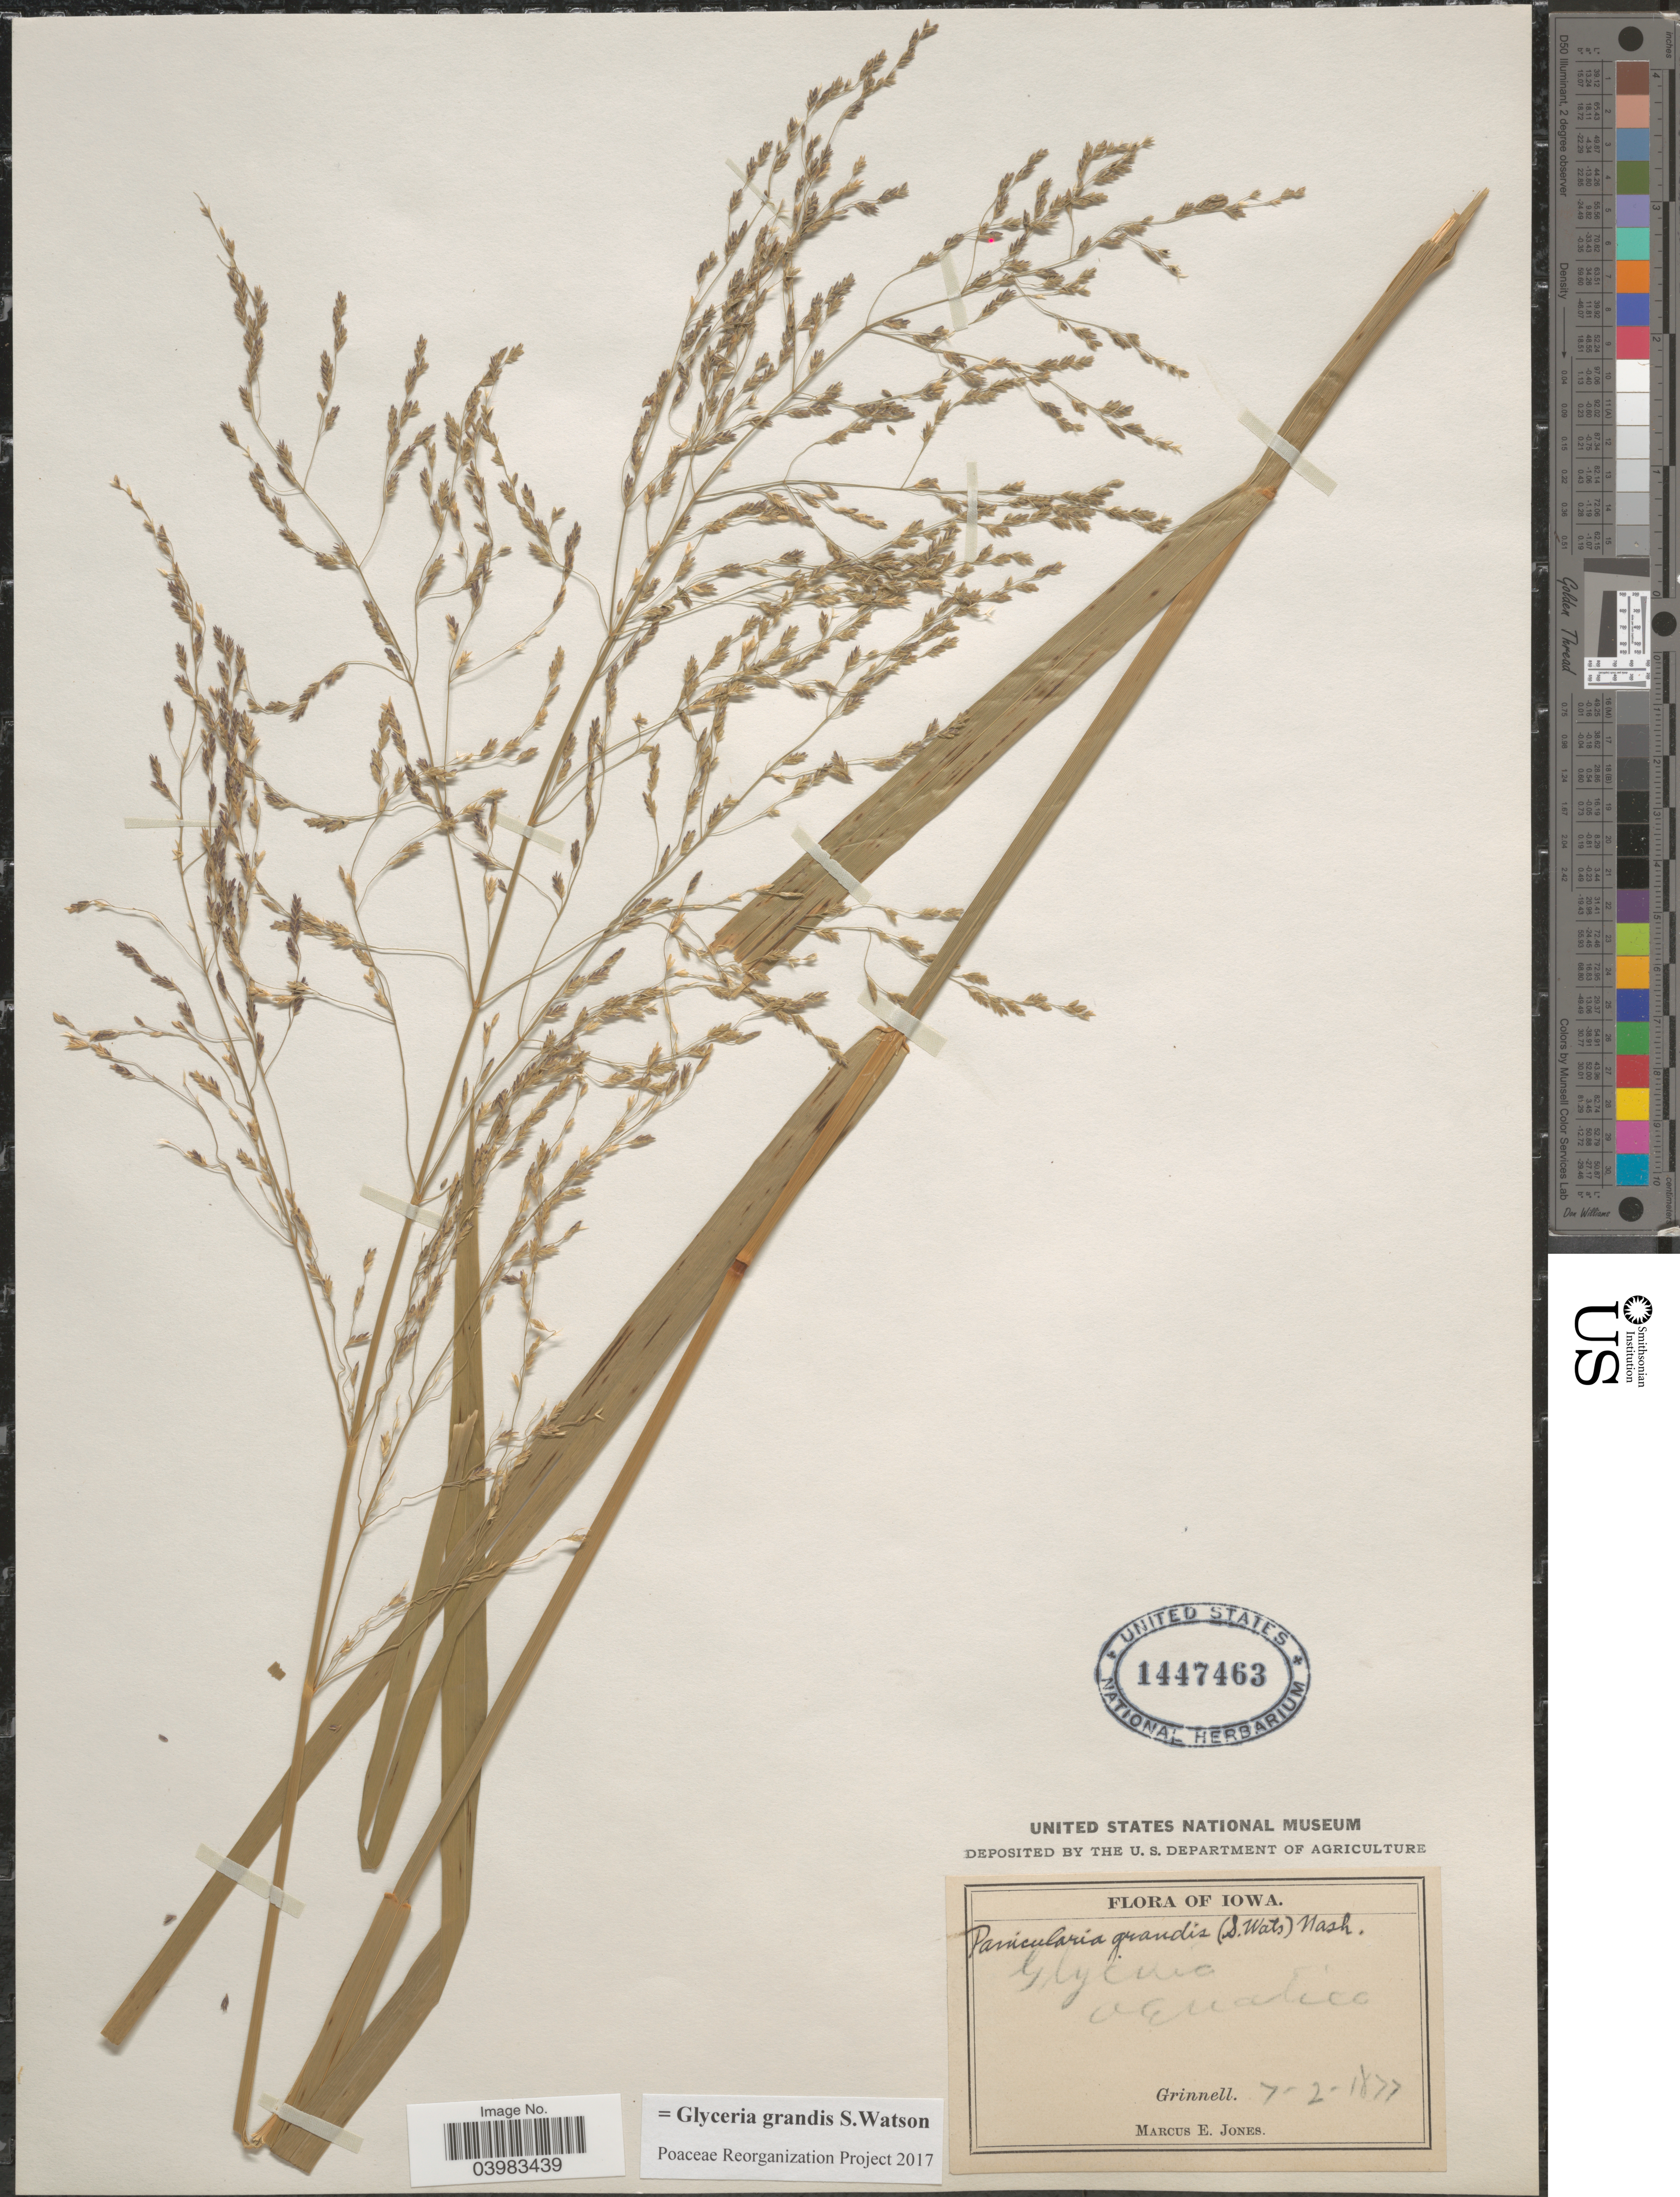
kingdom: Plantae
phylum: Tracheophyta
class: Liliopsida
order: Poales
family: Poaceae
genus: Glyceria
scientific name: Glyceria grandis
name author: S. Watson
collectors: M. E. Jones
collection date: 1877-07-02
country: United States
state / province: Iowa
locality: Grinnell.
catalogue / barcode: US 1447463